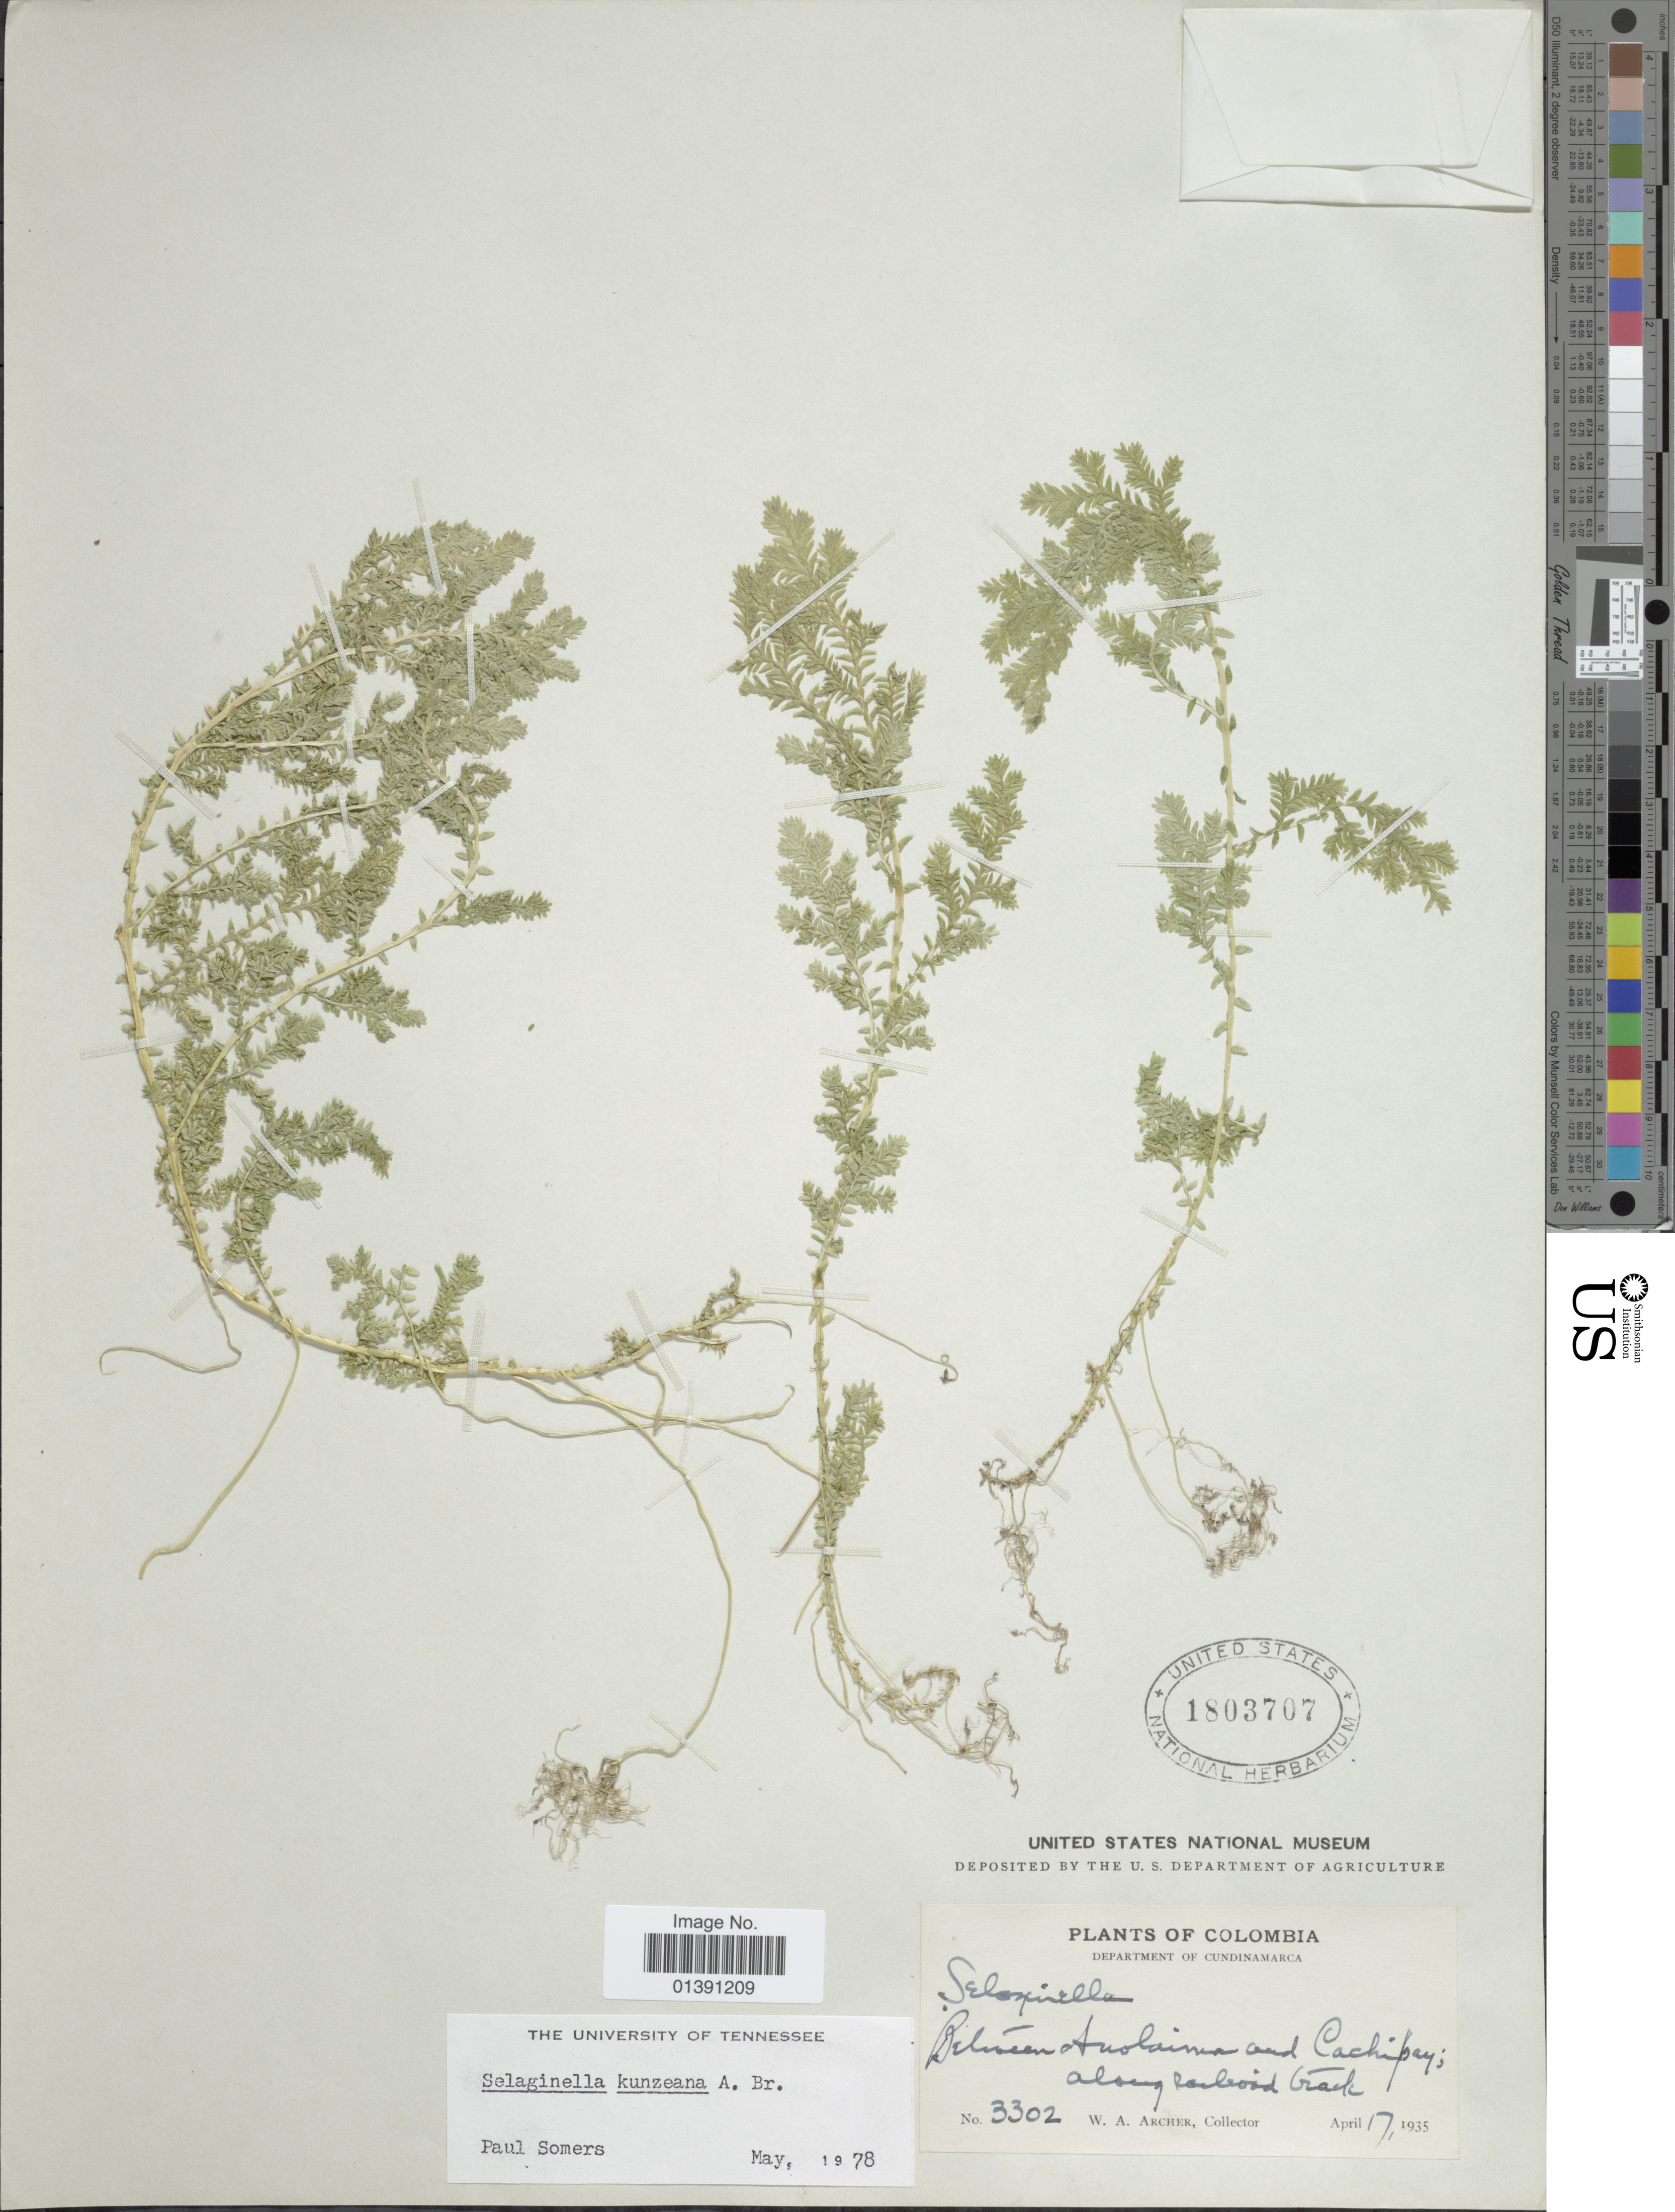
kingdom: Plantae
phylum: Tracheophyta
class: Lycopodiopsida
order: Selaginellales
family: Selaginellaceae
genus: Selaginella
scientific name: Selaginella kunzeana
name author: A. Br.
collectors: W. A. Archer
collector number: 3302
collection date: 1935-04-17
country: Colombia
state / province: Cundinamarca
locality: Between Anolaima and Cachipay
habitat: along railroad track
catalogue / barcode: US 1803707